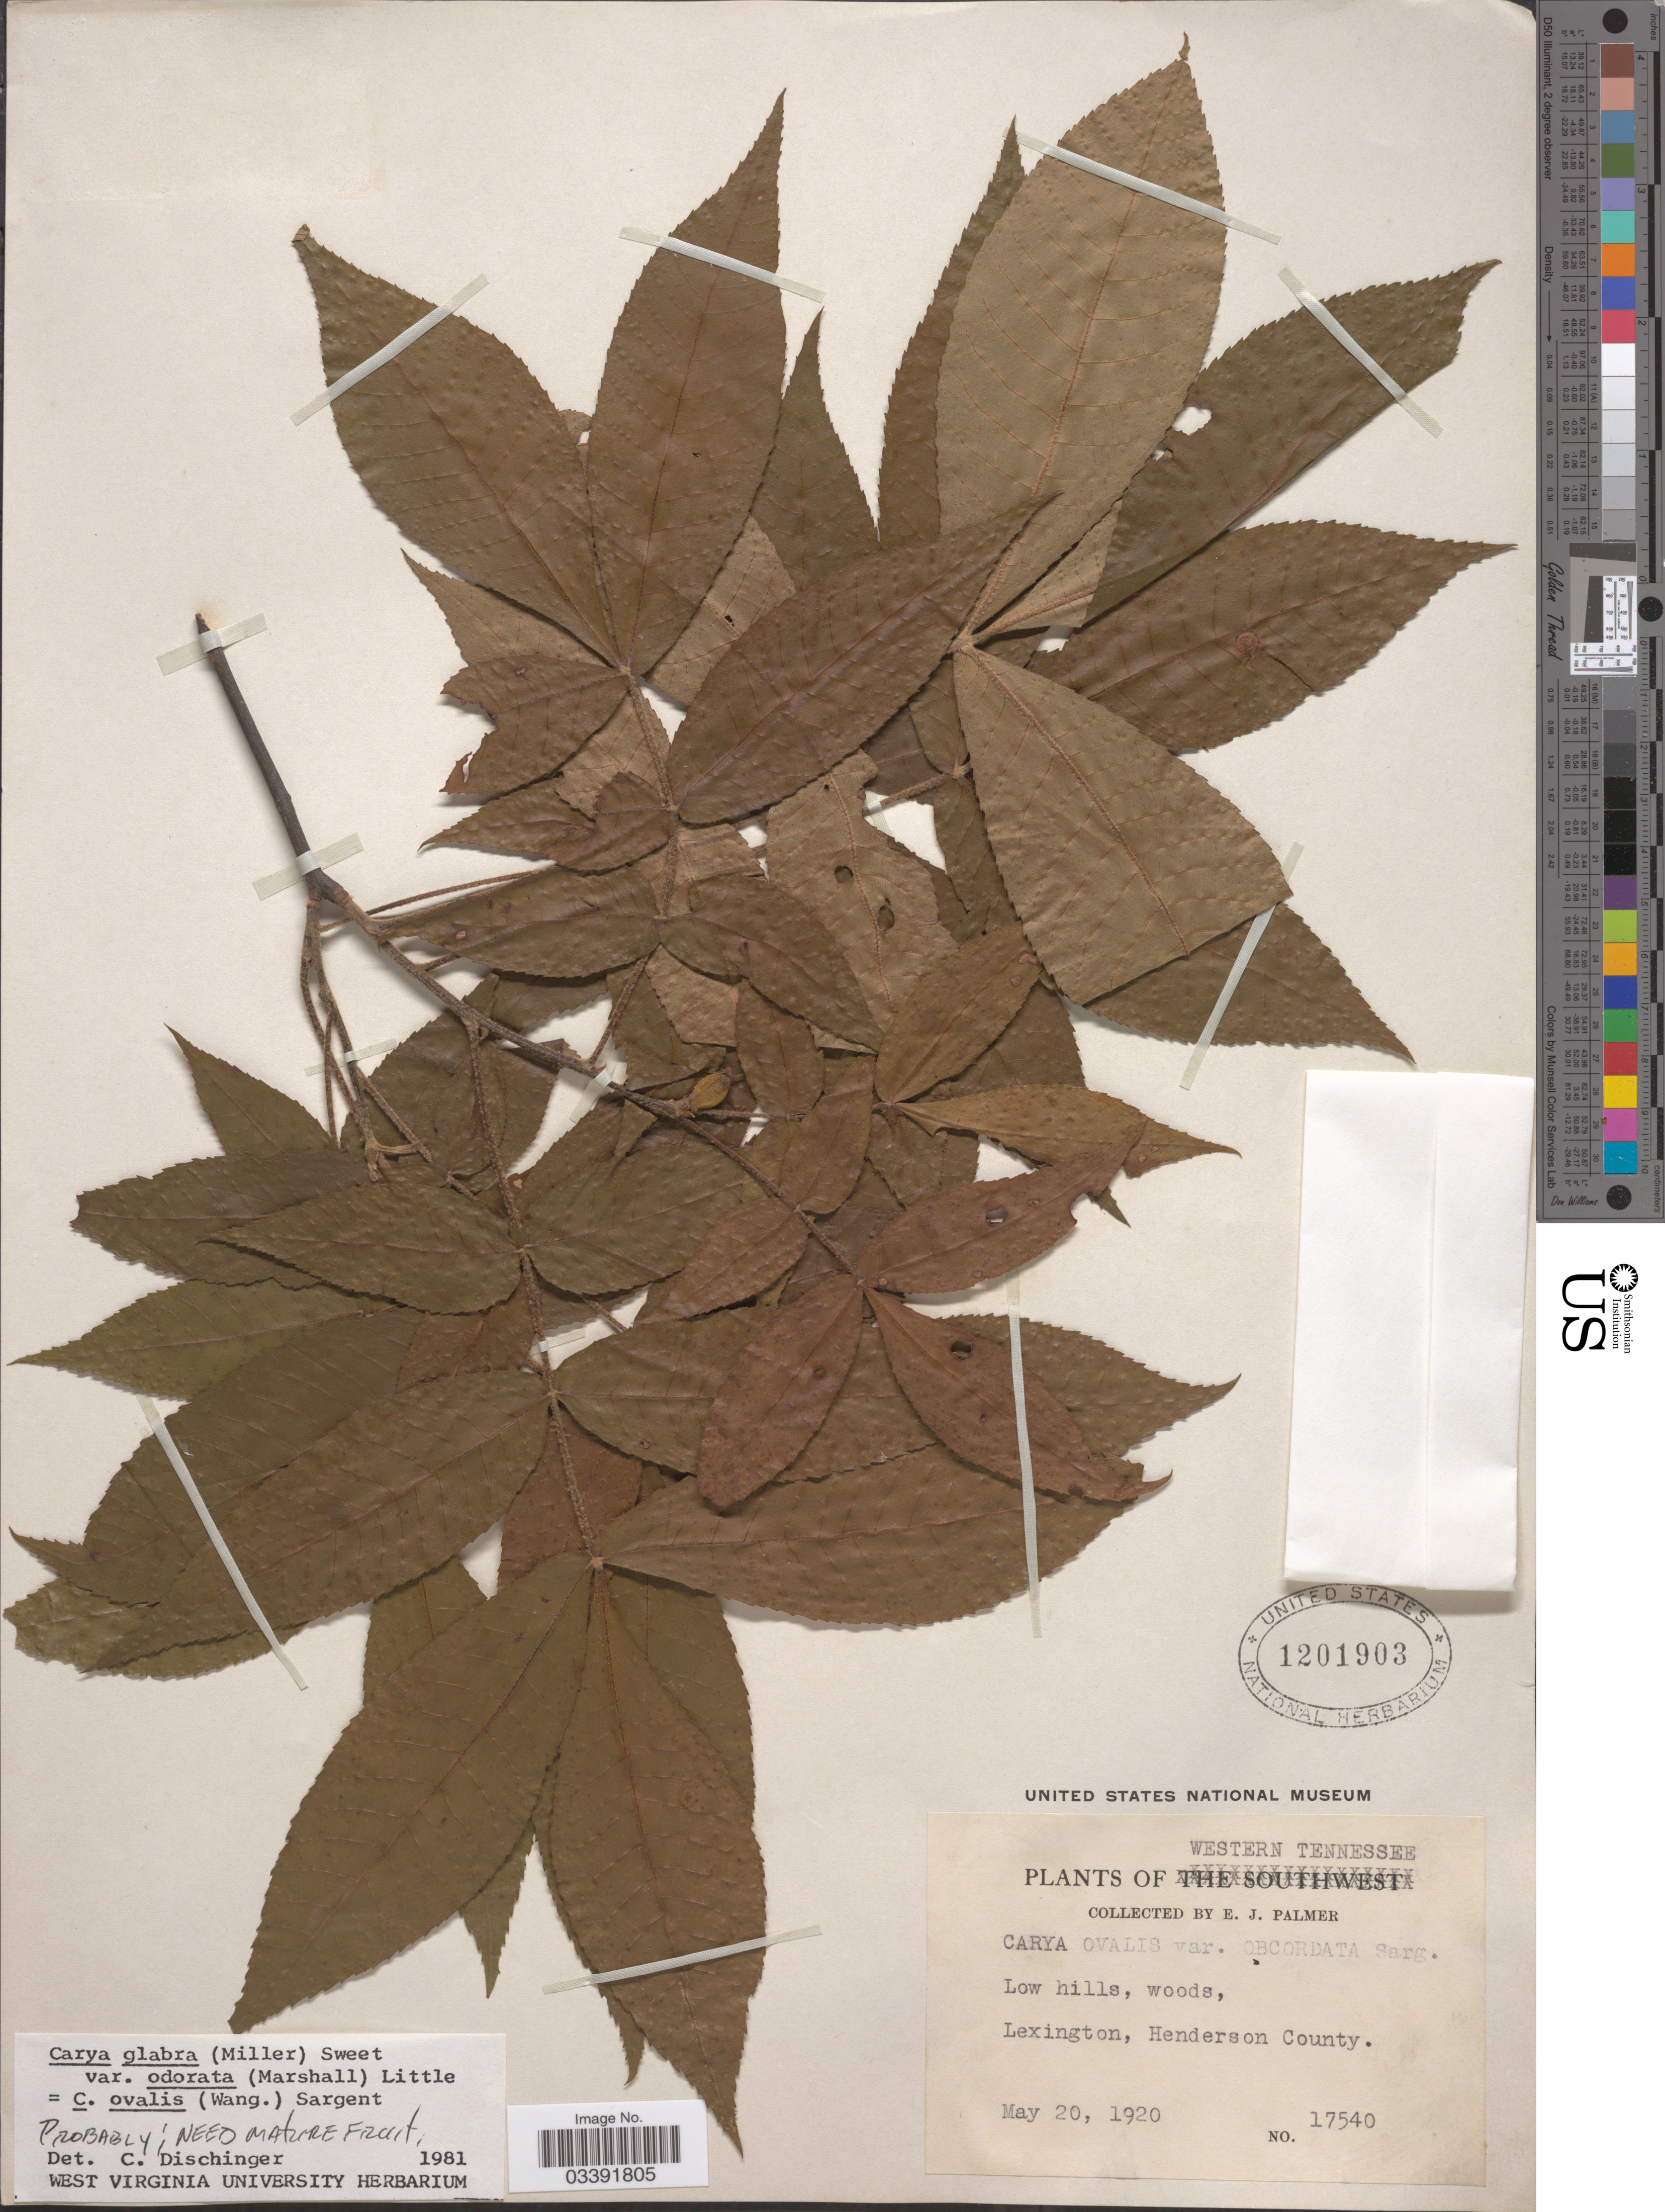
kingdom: Plantae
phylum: Tracheophyta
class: Magnoliopsida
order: Fagales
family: Juglandaceae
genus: Carya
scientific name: Carya glabra var. odorata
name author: (Marshall) Little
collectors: E. J. Palmer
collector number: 17540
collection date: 1920-05-20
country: United States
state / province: Tennessee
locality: Western Tennessee. Lexington, Henderson County.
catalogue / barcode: US 1201903